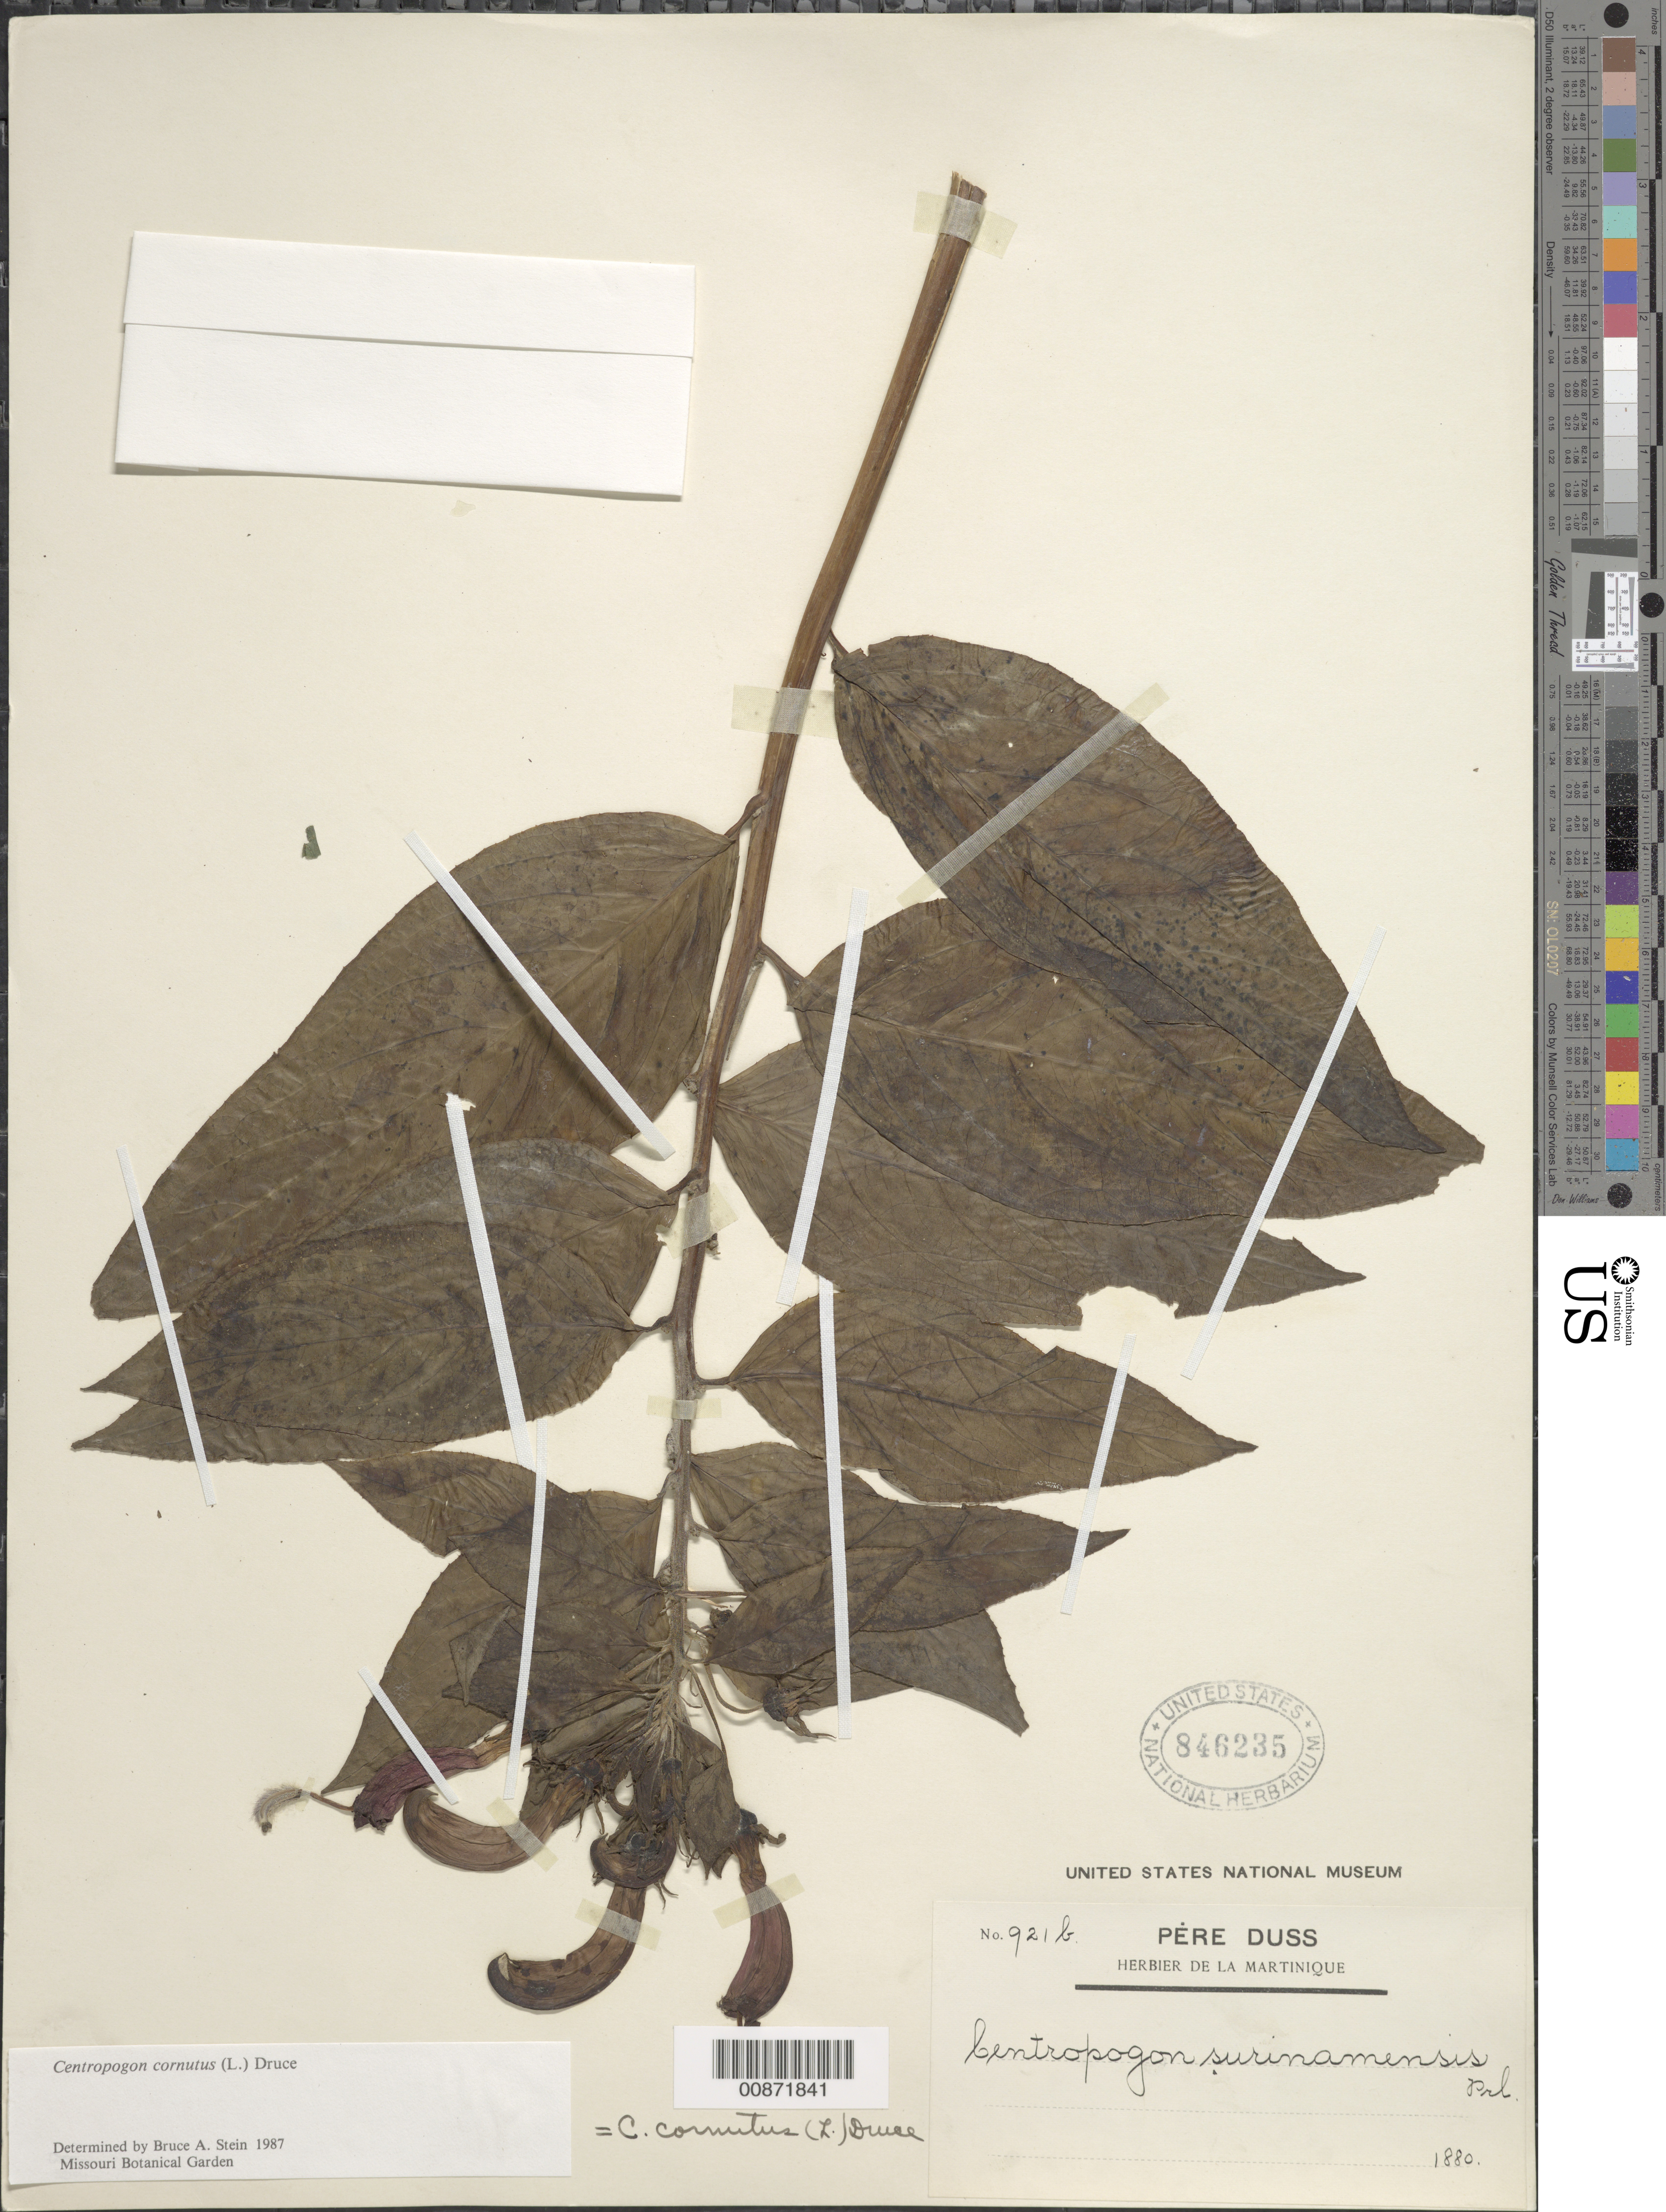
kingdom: Plantae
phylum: Tracheophyta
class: Magnoliopsida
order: Asterales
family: Campanulaceae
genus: Centropogon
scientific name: Centropogon cornutus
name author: (L.) Druce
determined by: Stein, B. A., Senior Director, Climate Adaptation and Resilience, National Wildlife Federation (UNITED STATES)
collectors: Père Duss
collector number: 921 b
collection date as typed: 1880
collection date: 1880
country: Martinique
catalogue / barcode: US 846235